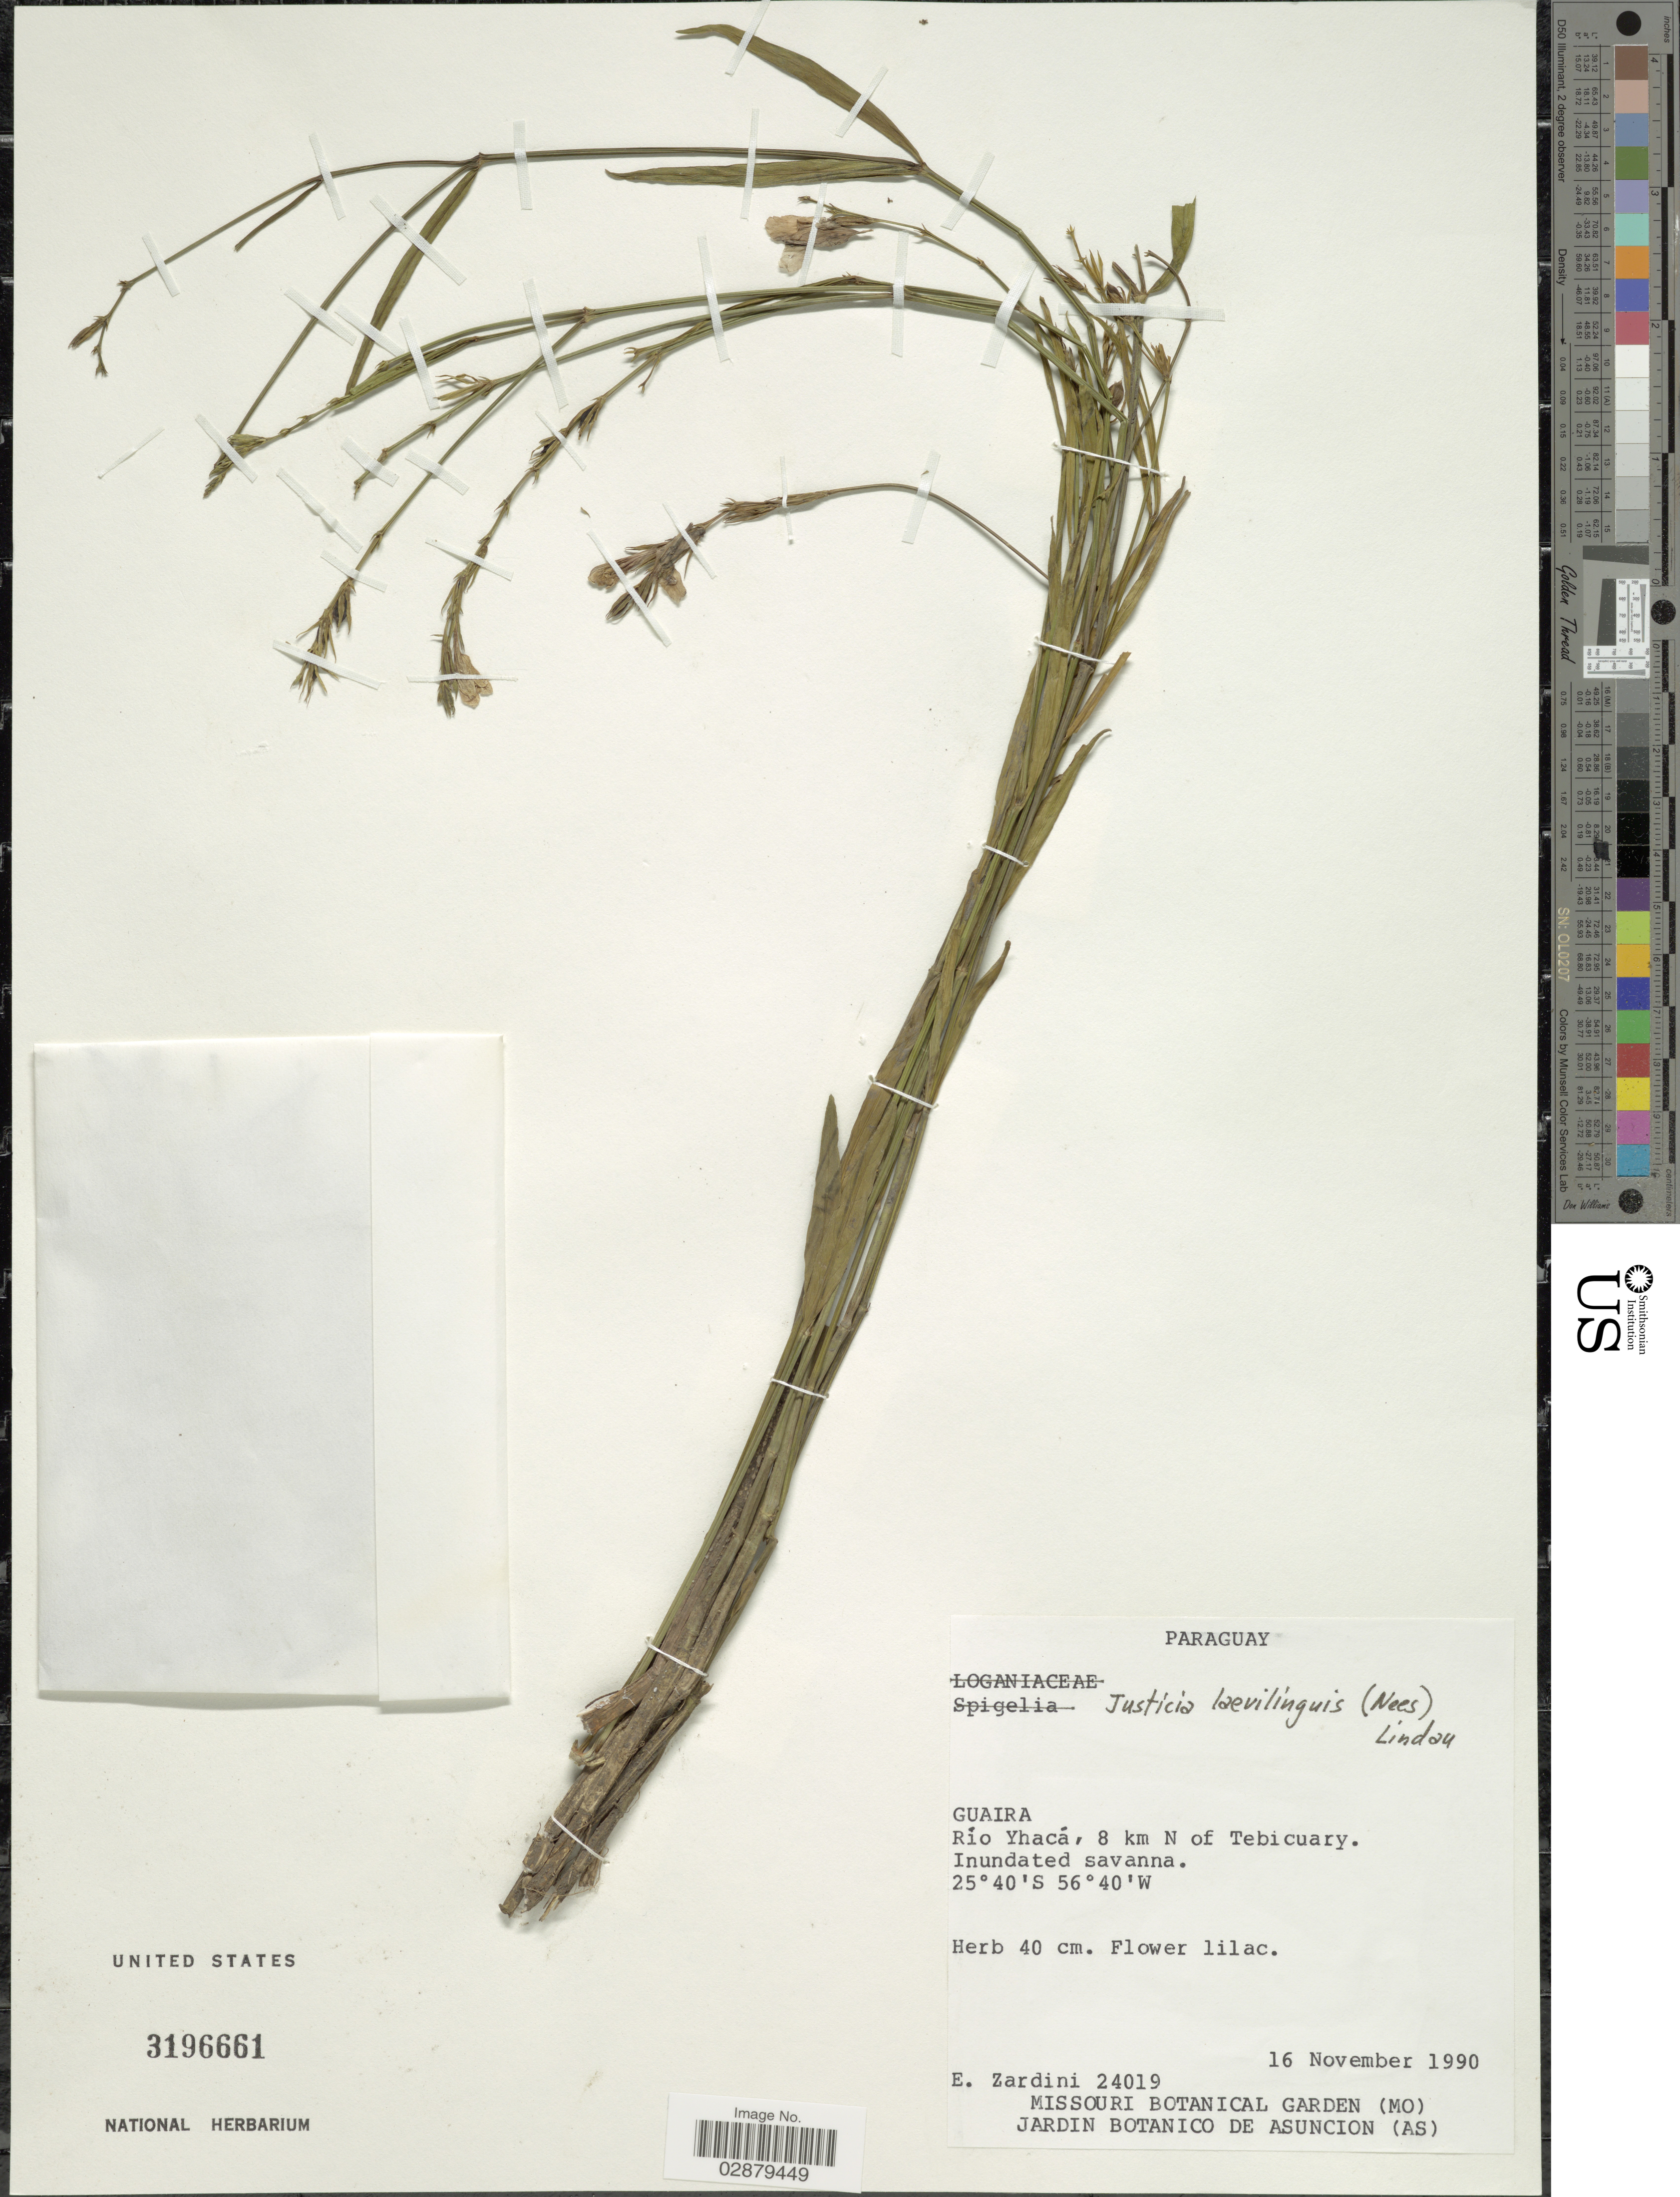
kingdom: Plantae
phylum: Tracheophyta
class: Magnoliopsida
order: Lamiales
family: Acanthaceae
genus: Justicia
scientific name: Justicia laevilinguis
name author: (Nees) Lindau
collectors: E. Zardini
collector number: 24019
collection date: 1990-11-16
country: Paraguay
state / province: Guaira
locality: Río Yhacá, 8 km N of Tebicuary.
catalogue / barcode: US 3196661